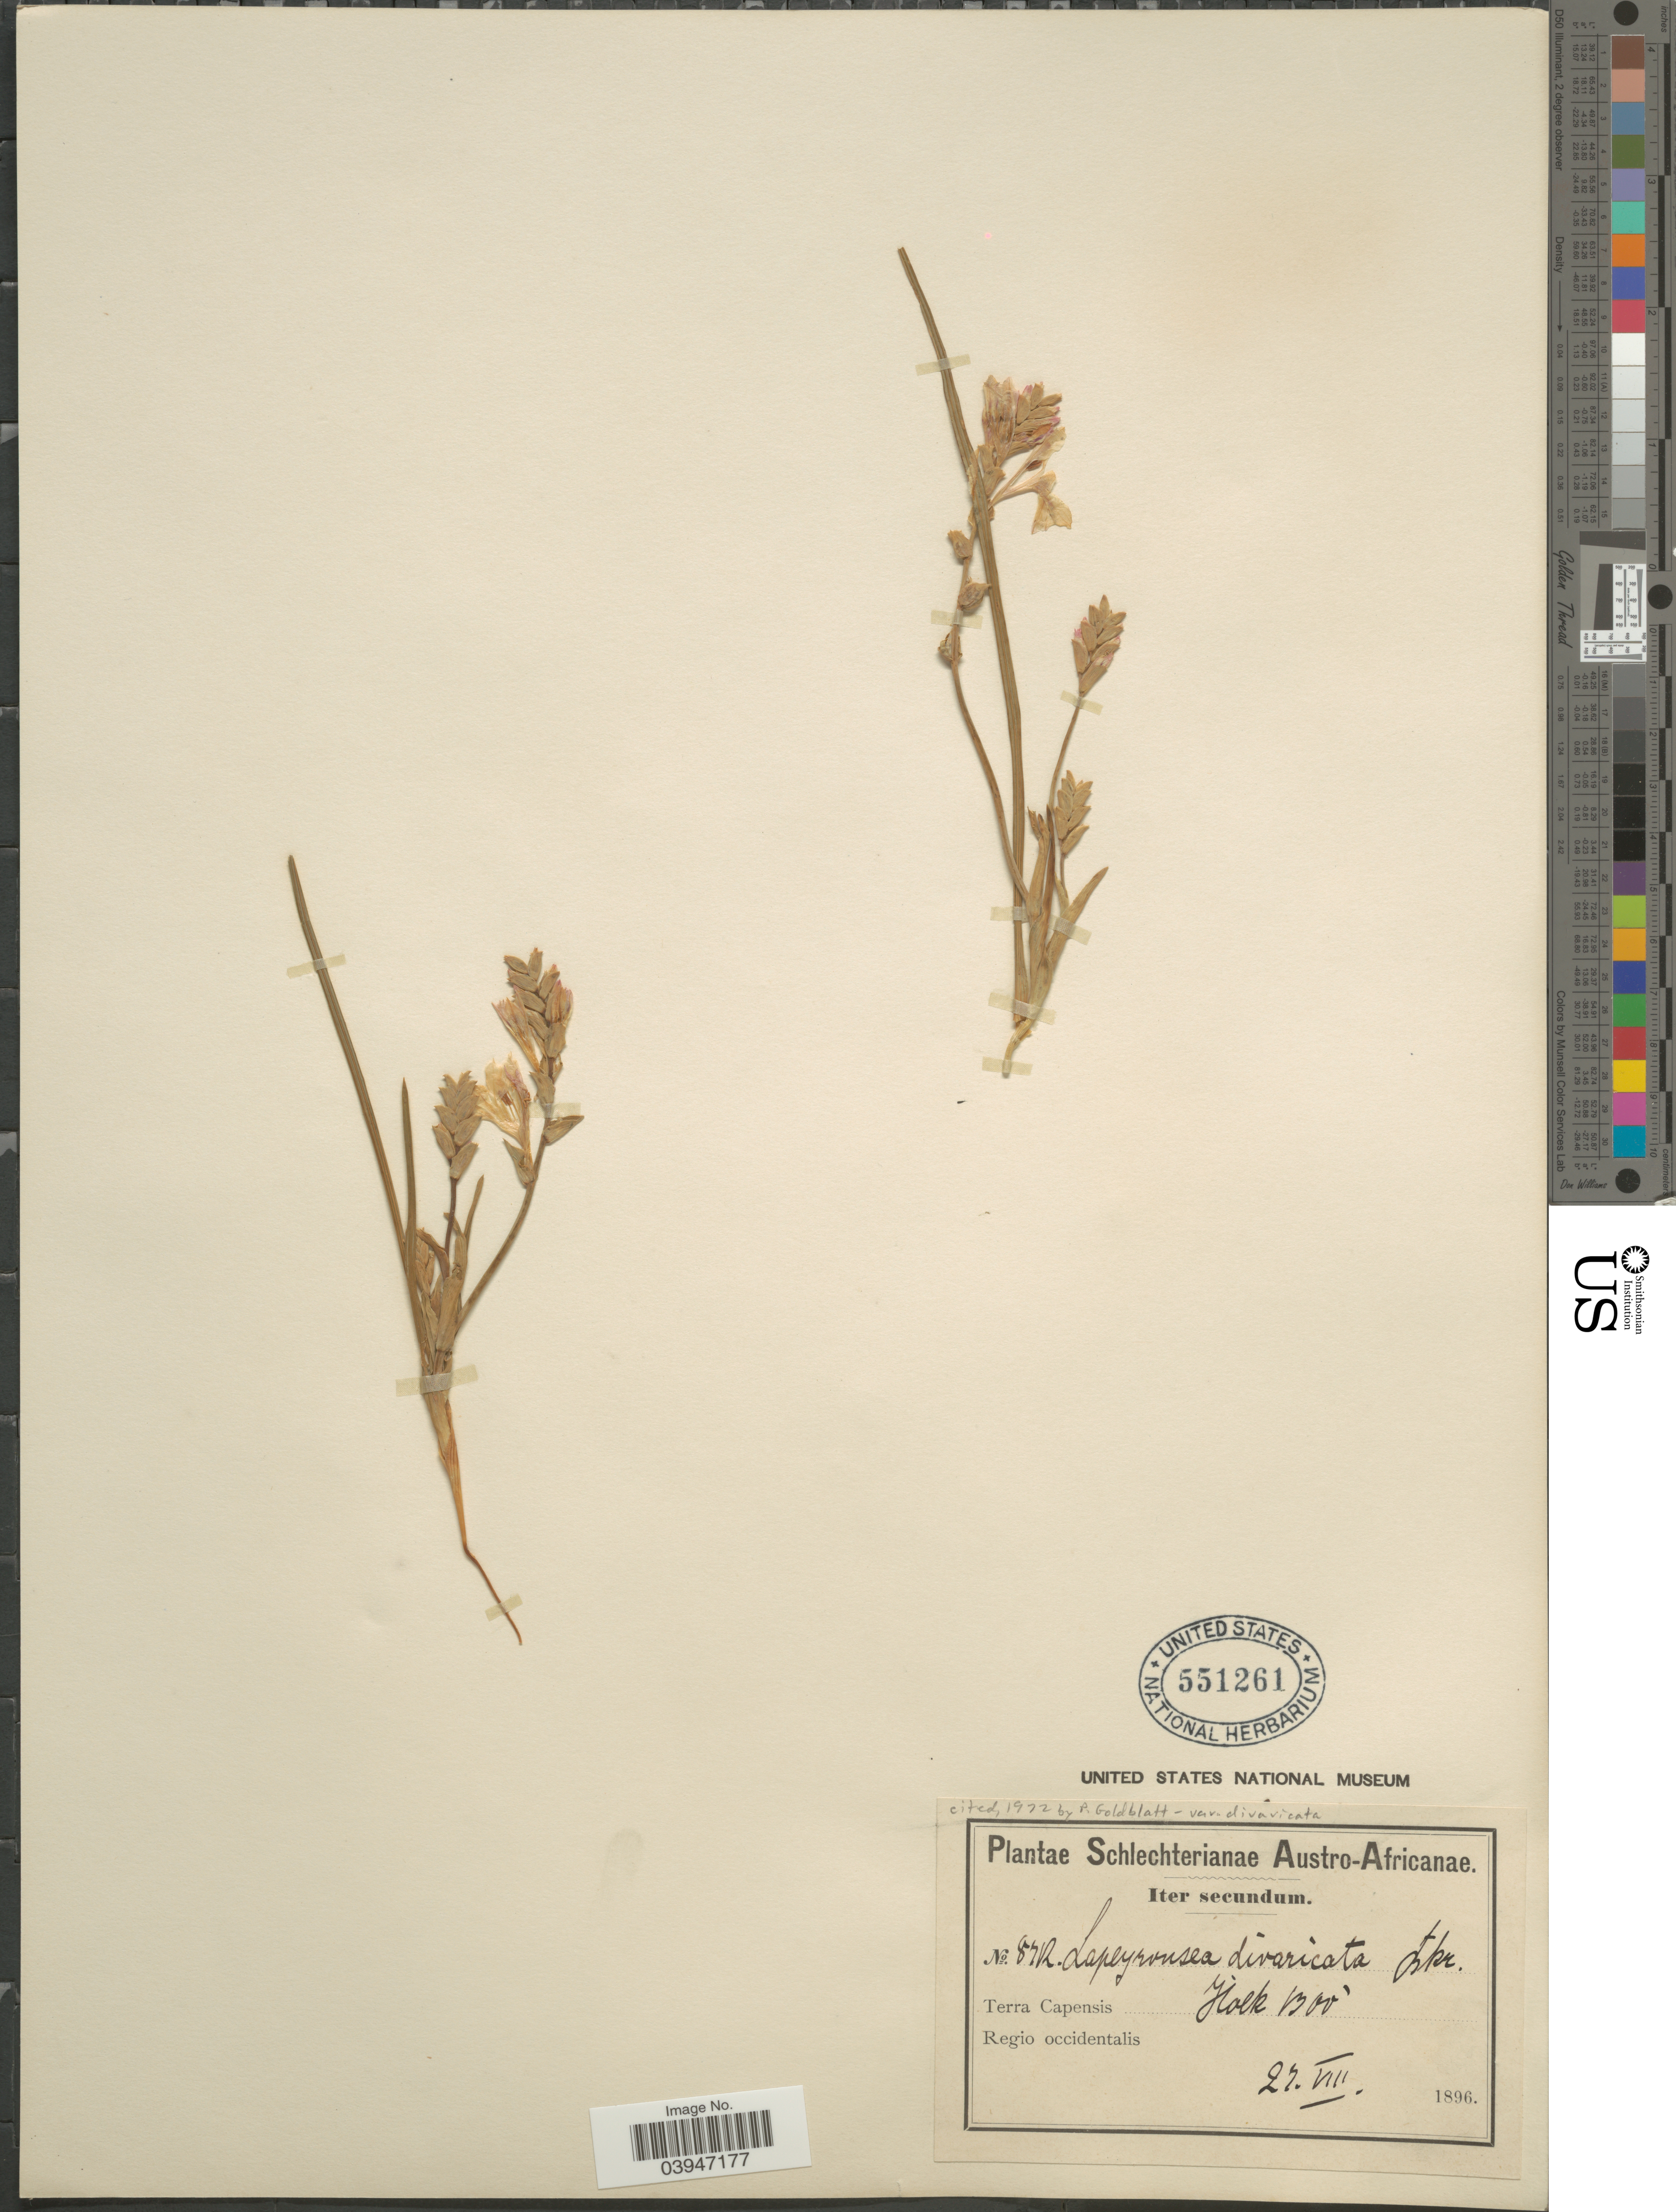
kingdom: Plantae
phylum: Tracheophyta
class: Liliopsida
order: Asparagales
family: Iridaceae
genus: Lapeirousia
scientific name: Lapeirousia divaricata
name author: Baker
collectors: Schlechter, --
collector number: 8712*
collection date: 1896-08-27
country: South Africa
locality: Austro-Africanae. Terra Capensis. Holk. Regio occidentalis.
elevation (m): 396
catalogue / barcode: US 551261